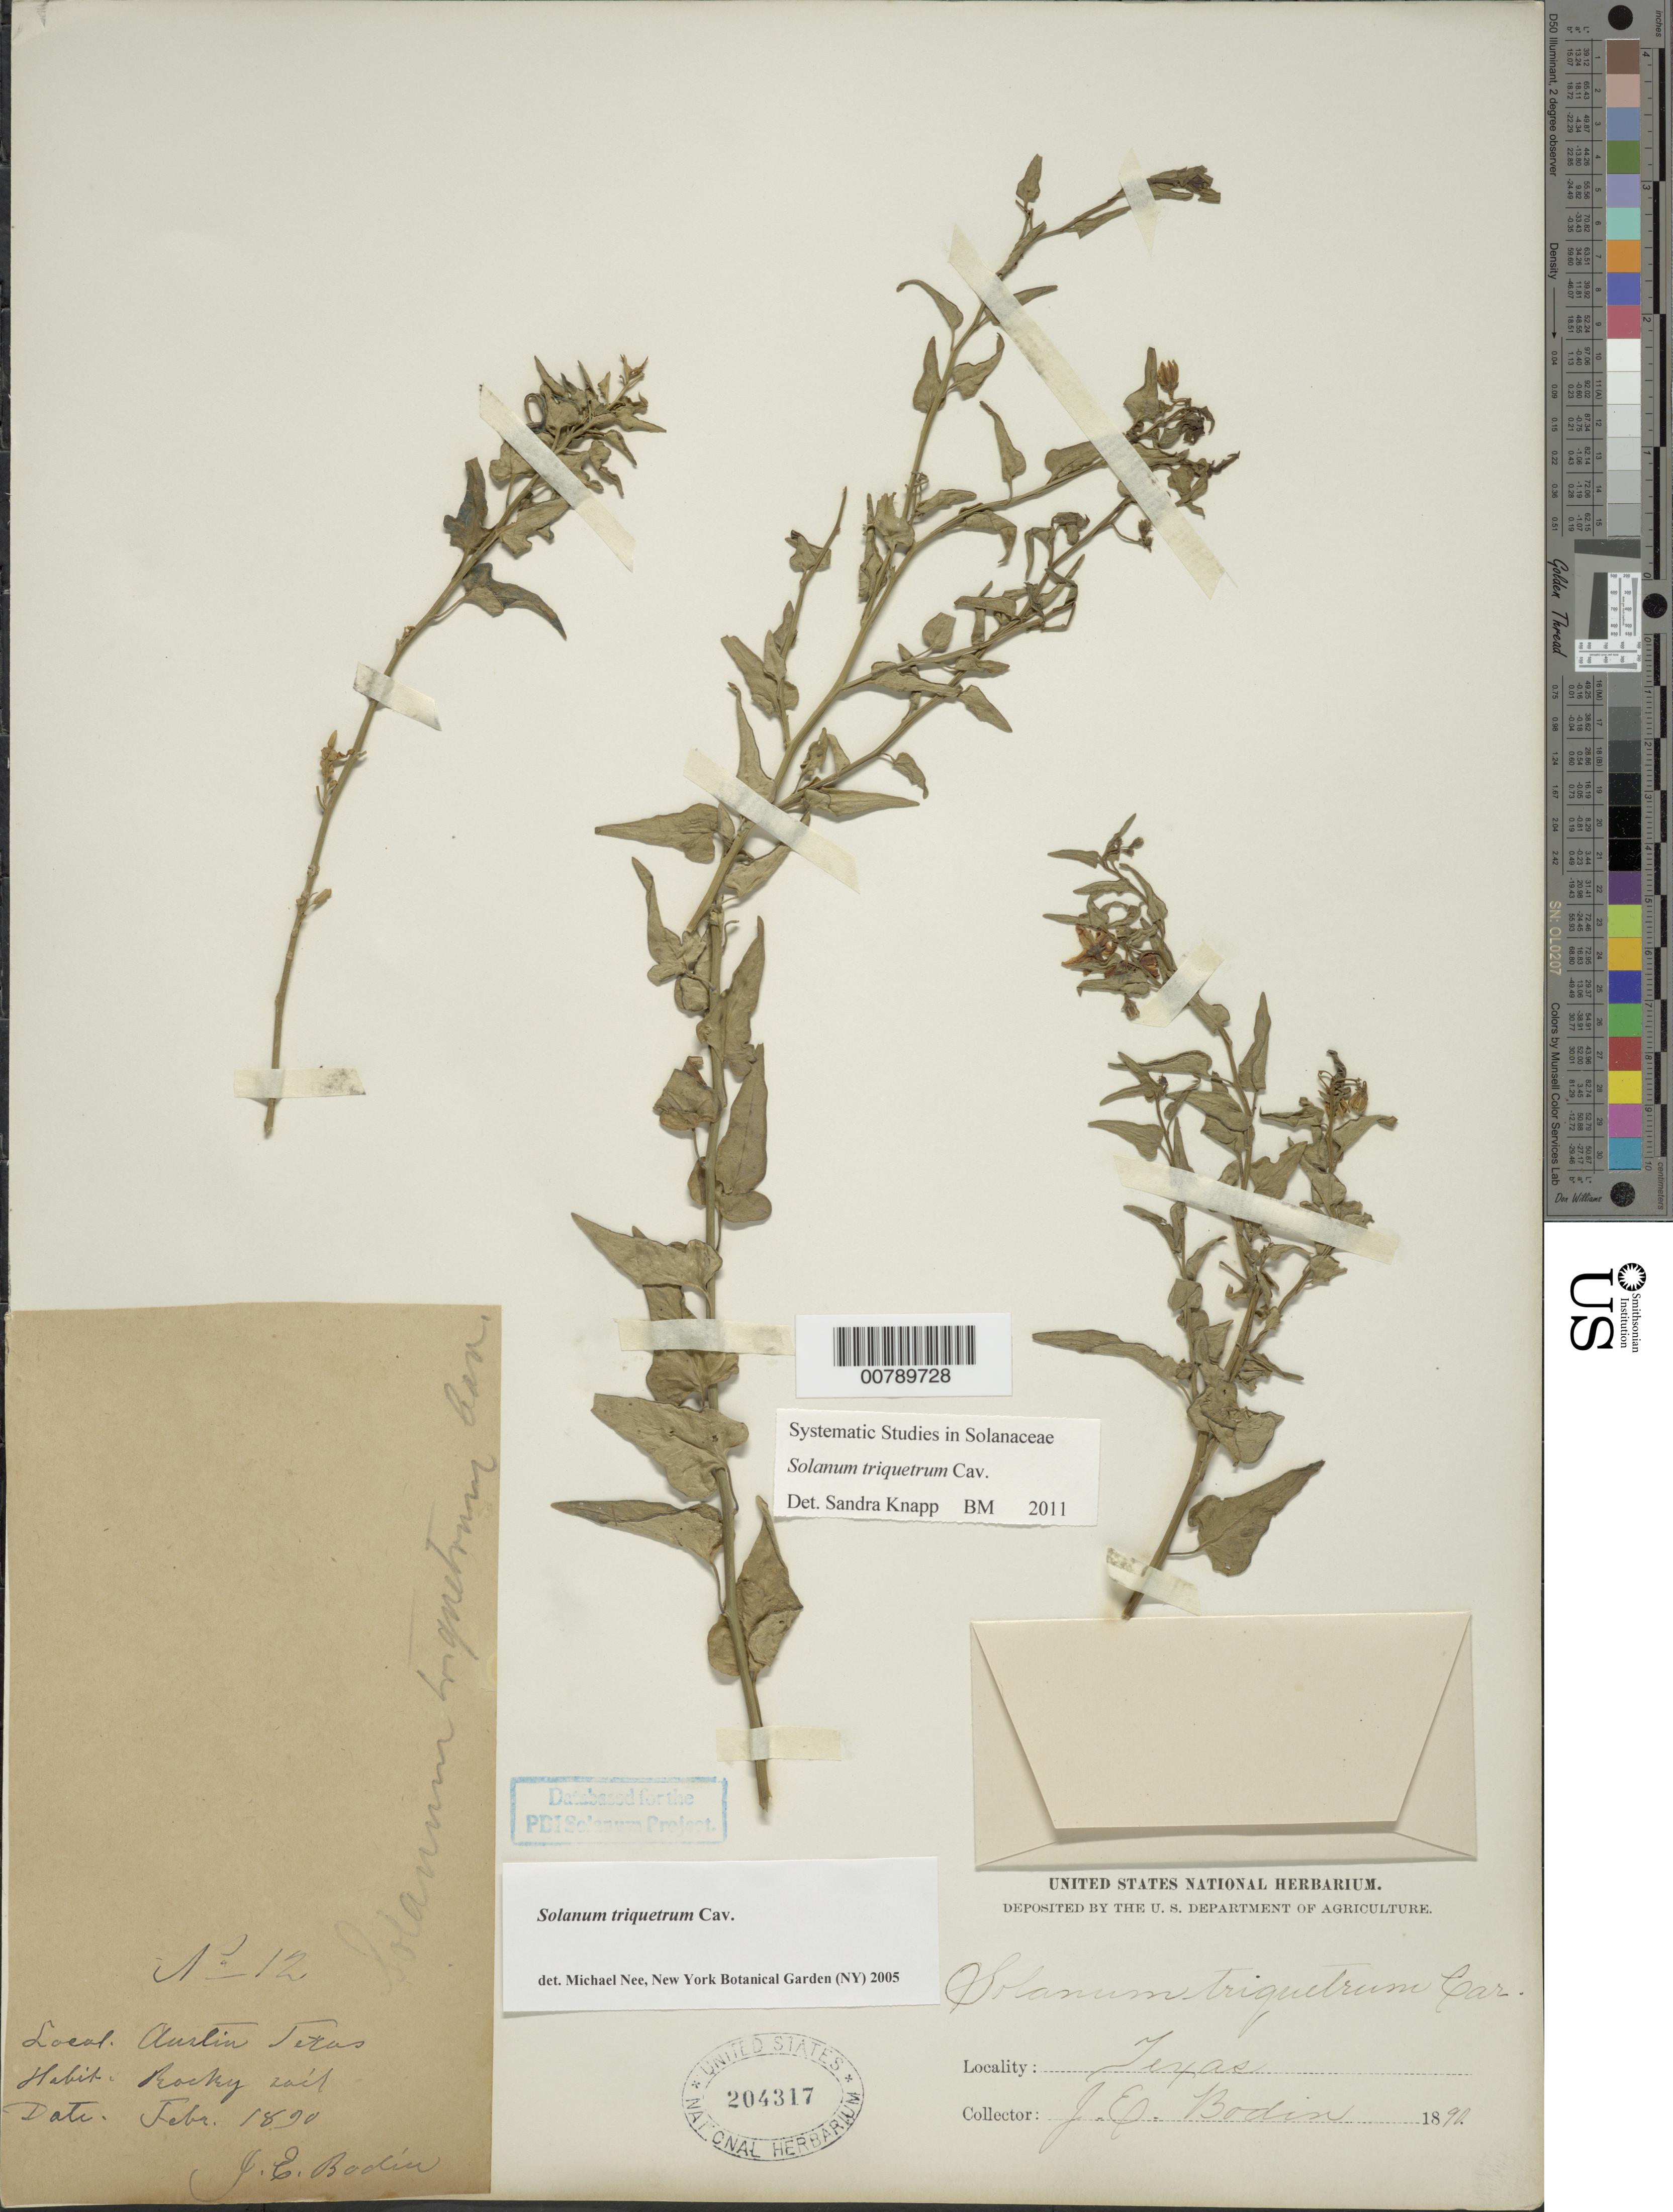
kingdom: Plantae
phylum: Tracheophyta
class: Magnoliopsida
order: Solanales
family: Solanaceae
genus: Solanum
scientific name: Solanum triquetrum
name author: Cav.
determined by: Knapp, S. D.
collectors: J. E. Bodin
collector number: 12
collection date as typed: Feb 1890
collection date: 1890-02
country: United States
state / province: Texas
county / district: Travis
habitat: rocky soil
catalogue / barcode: US 204317